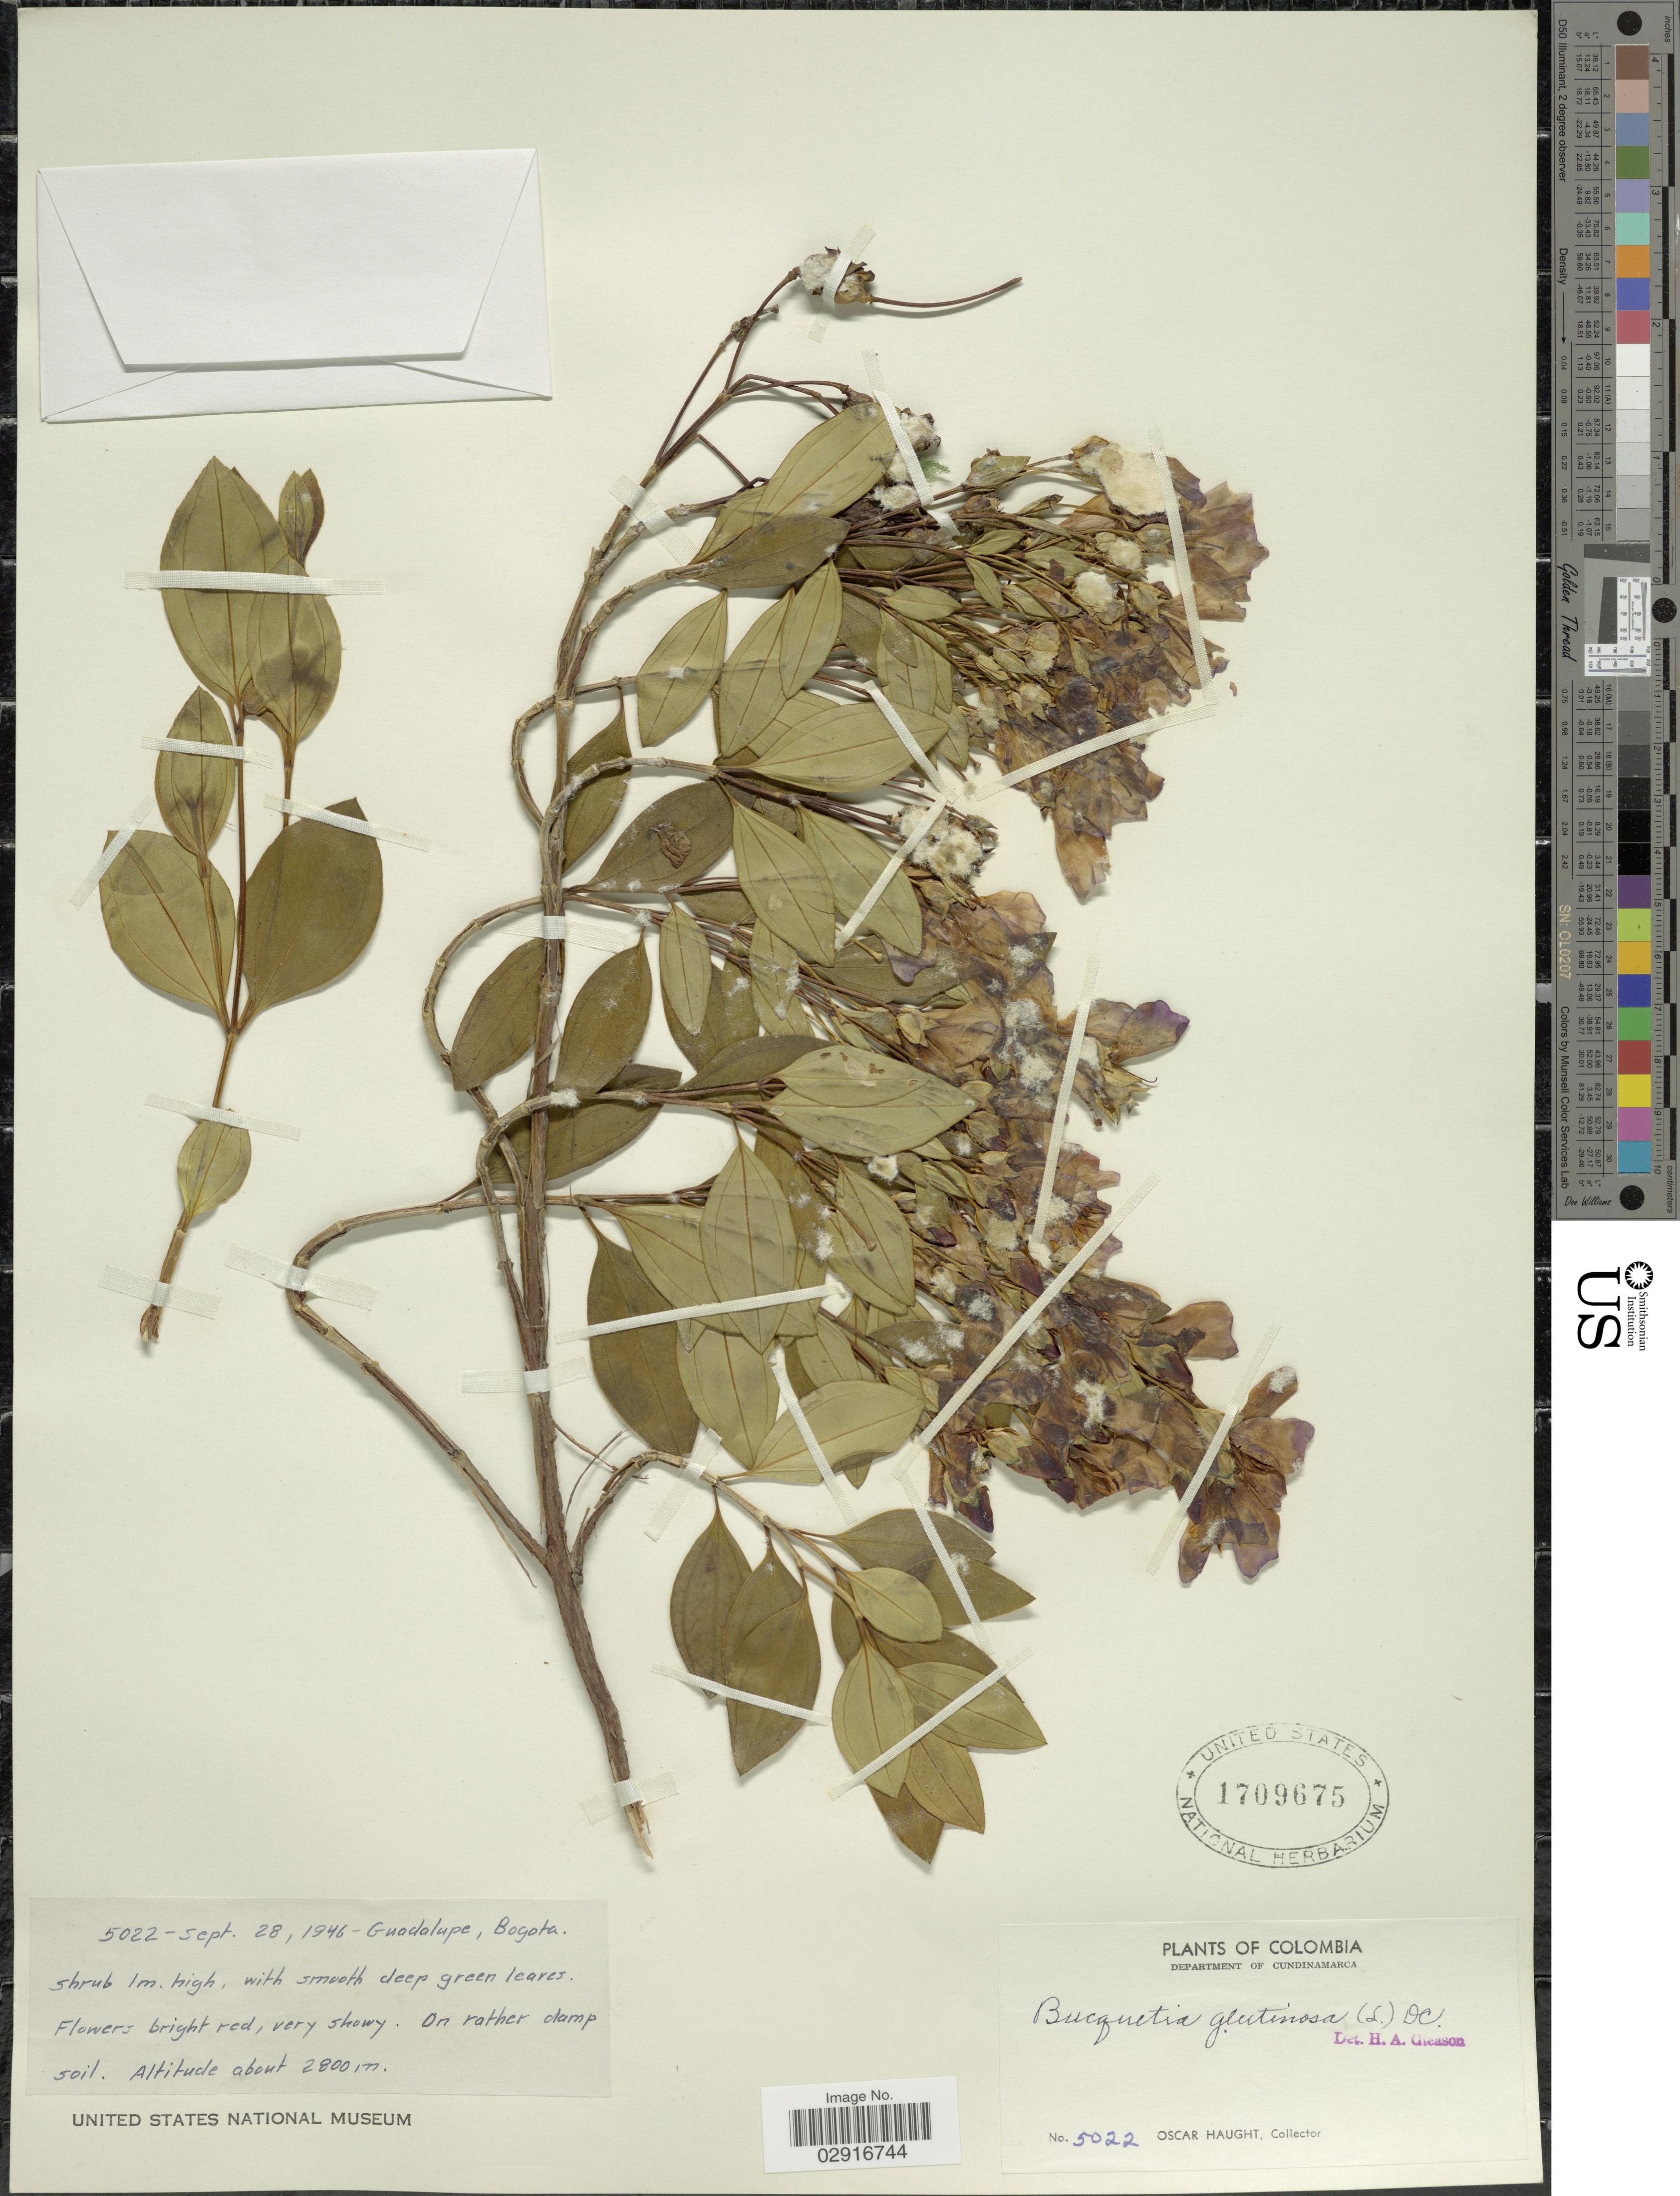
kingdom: Plantae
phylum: Tracheophyta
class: Magnoliopsida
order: Myrtales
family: Melastomataceae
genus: Bucquetia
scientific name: Bucquetia glutinosa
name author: DC.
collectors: O. Haught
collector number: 5022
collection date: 1946-09-28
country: Colombia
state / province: Cundinamarca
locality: Department of Cundinamarca. Guadalupe, Bogota.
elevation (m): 2800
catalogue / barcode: US 1709675